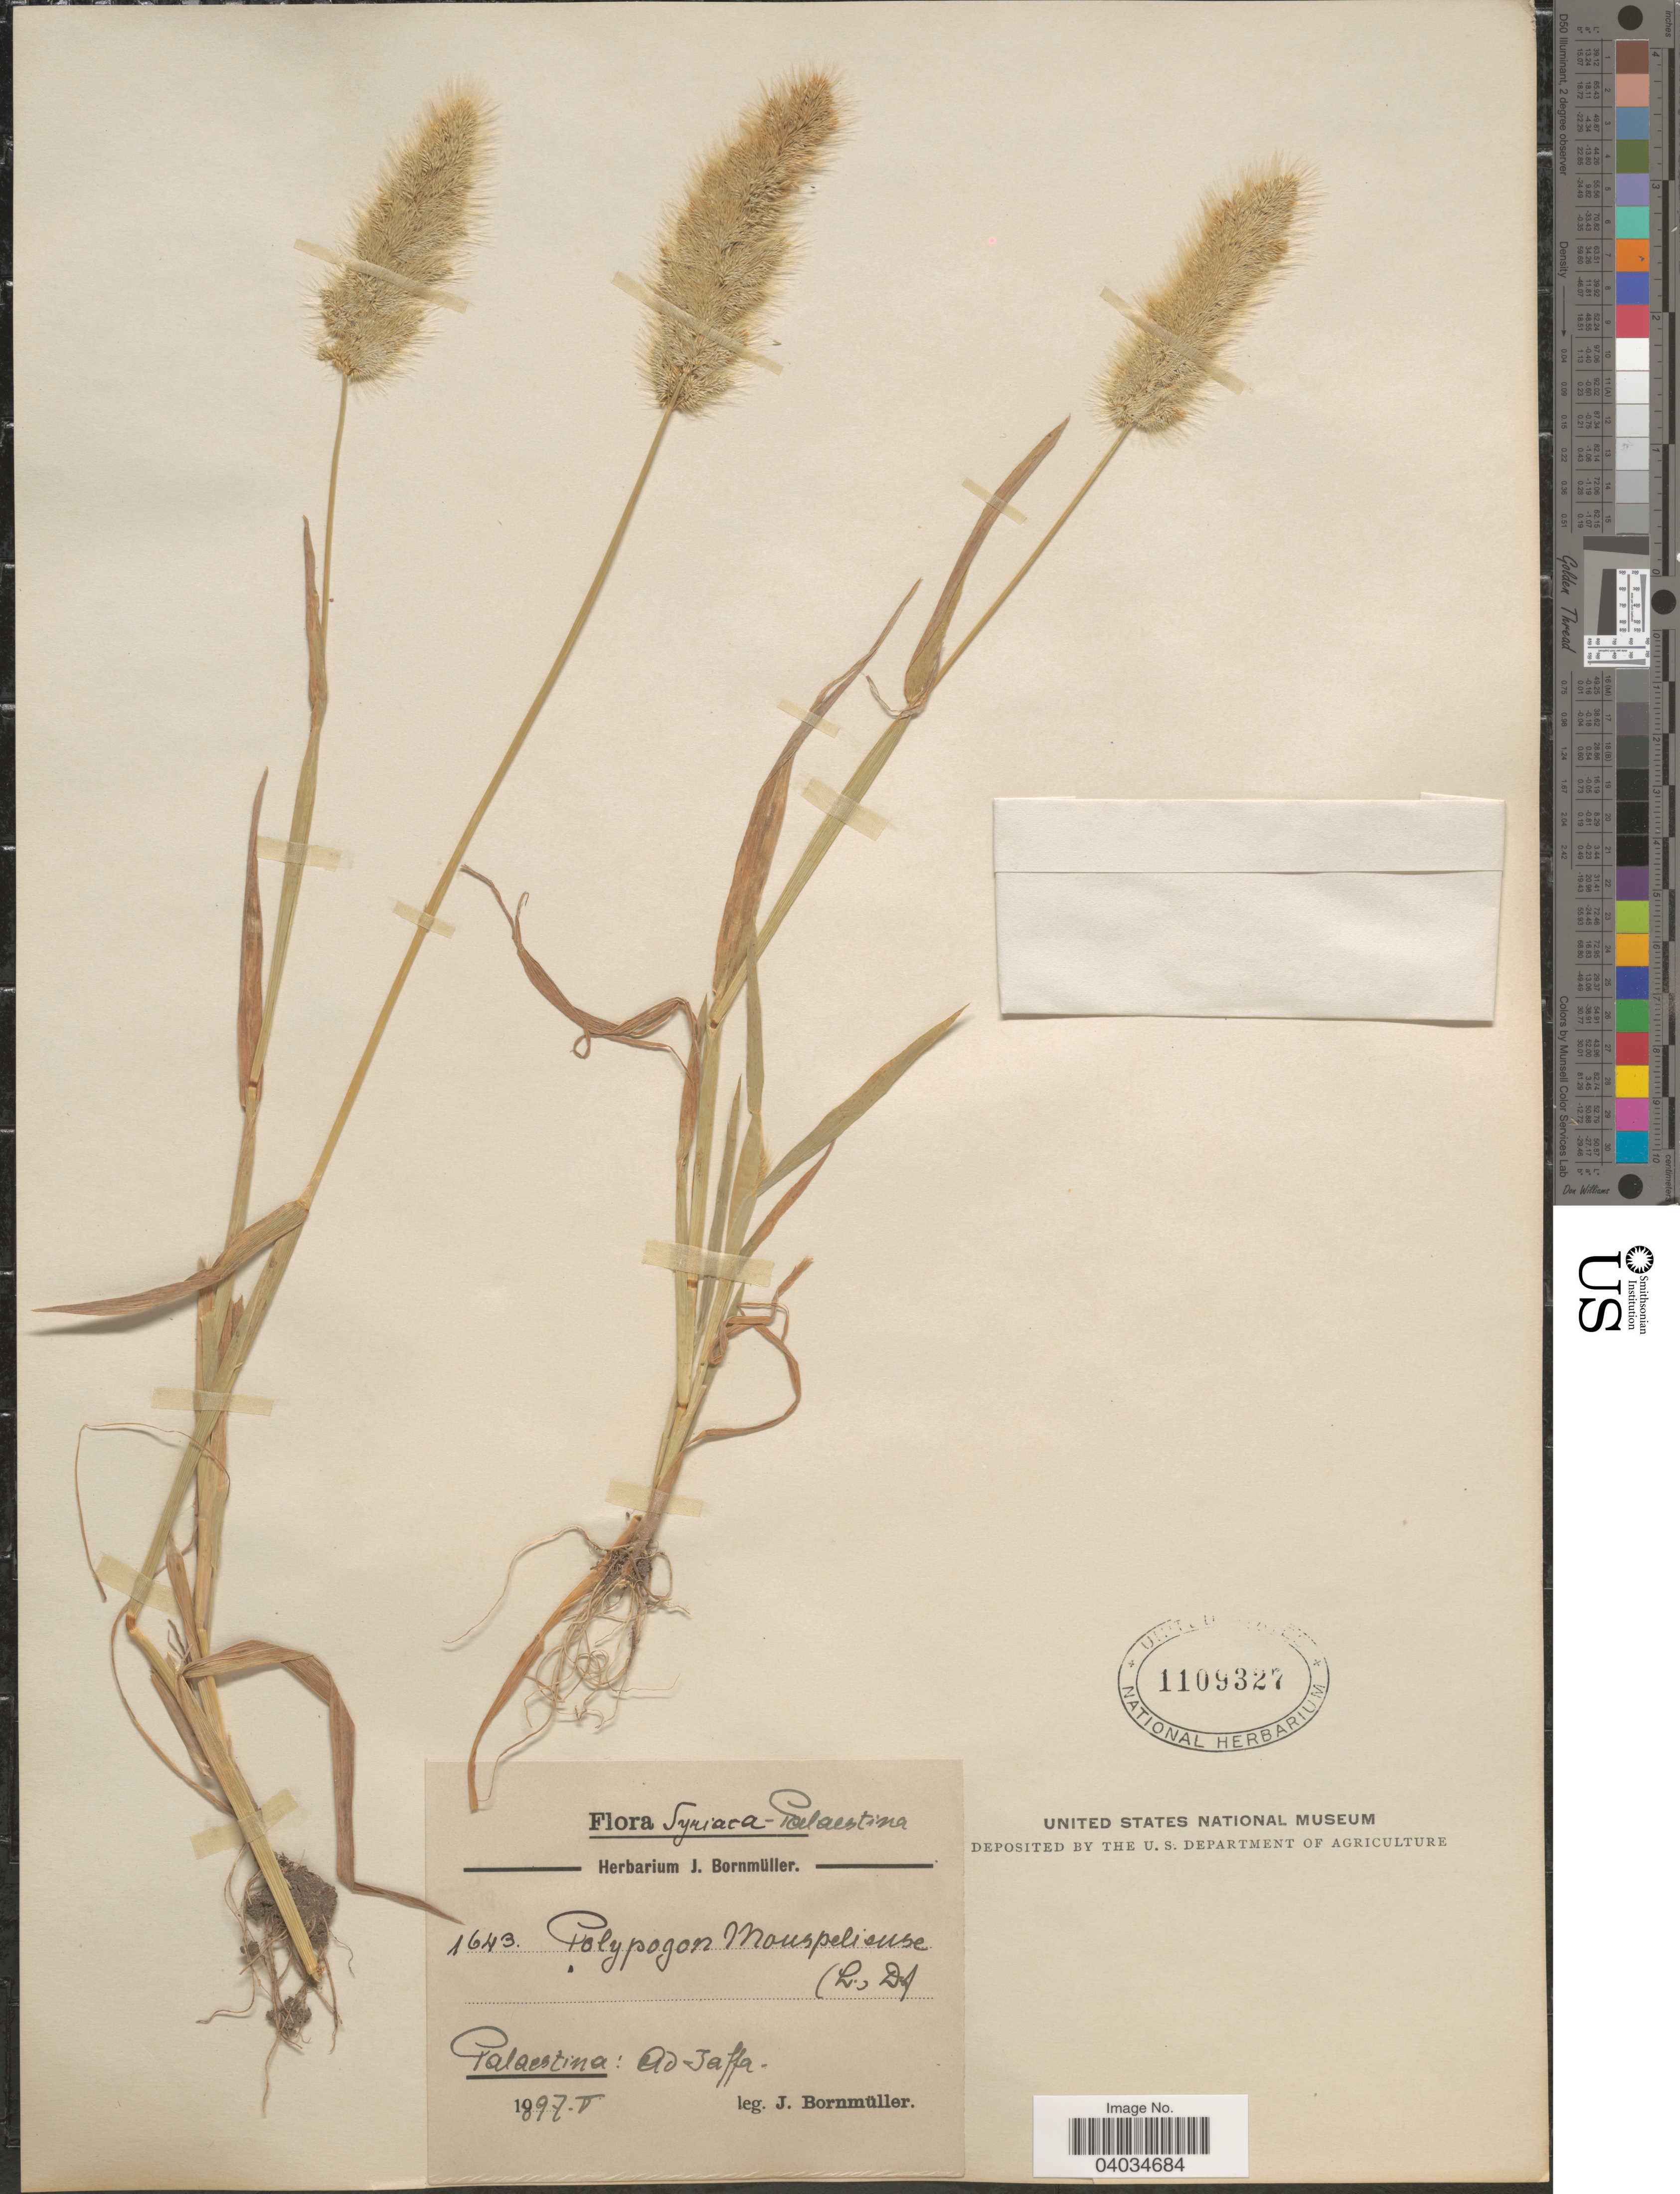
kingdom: Plantae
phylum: Tracheophyta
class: Liliopsida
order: Poales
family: Poaceae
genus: Polypogon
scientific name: Polypogon monspeliensis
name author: (L.) Desf.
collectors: J. Bornmüller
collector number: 1643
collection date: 1897-05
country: Israel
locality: Syriaca-Palaestina. Palaestina: Ad-Jaffa.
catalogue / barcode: US 1109327